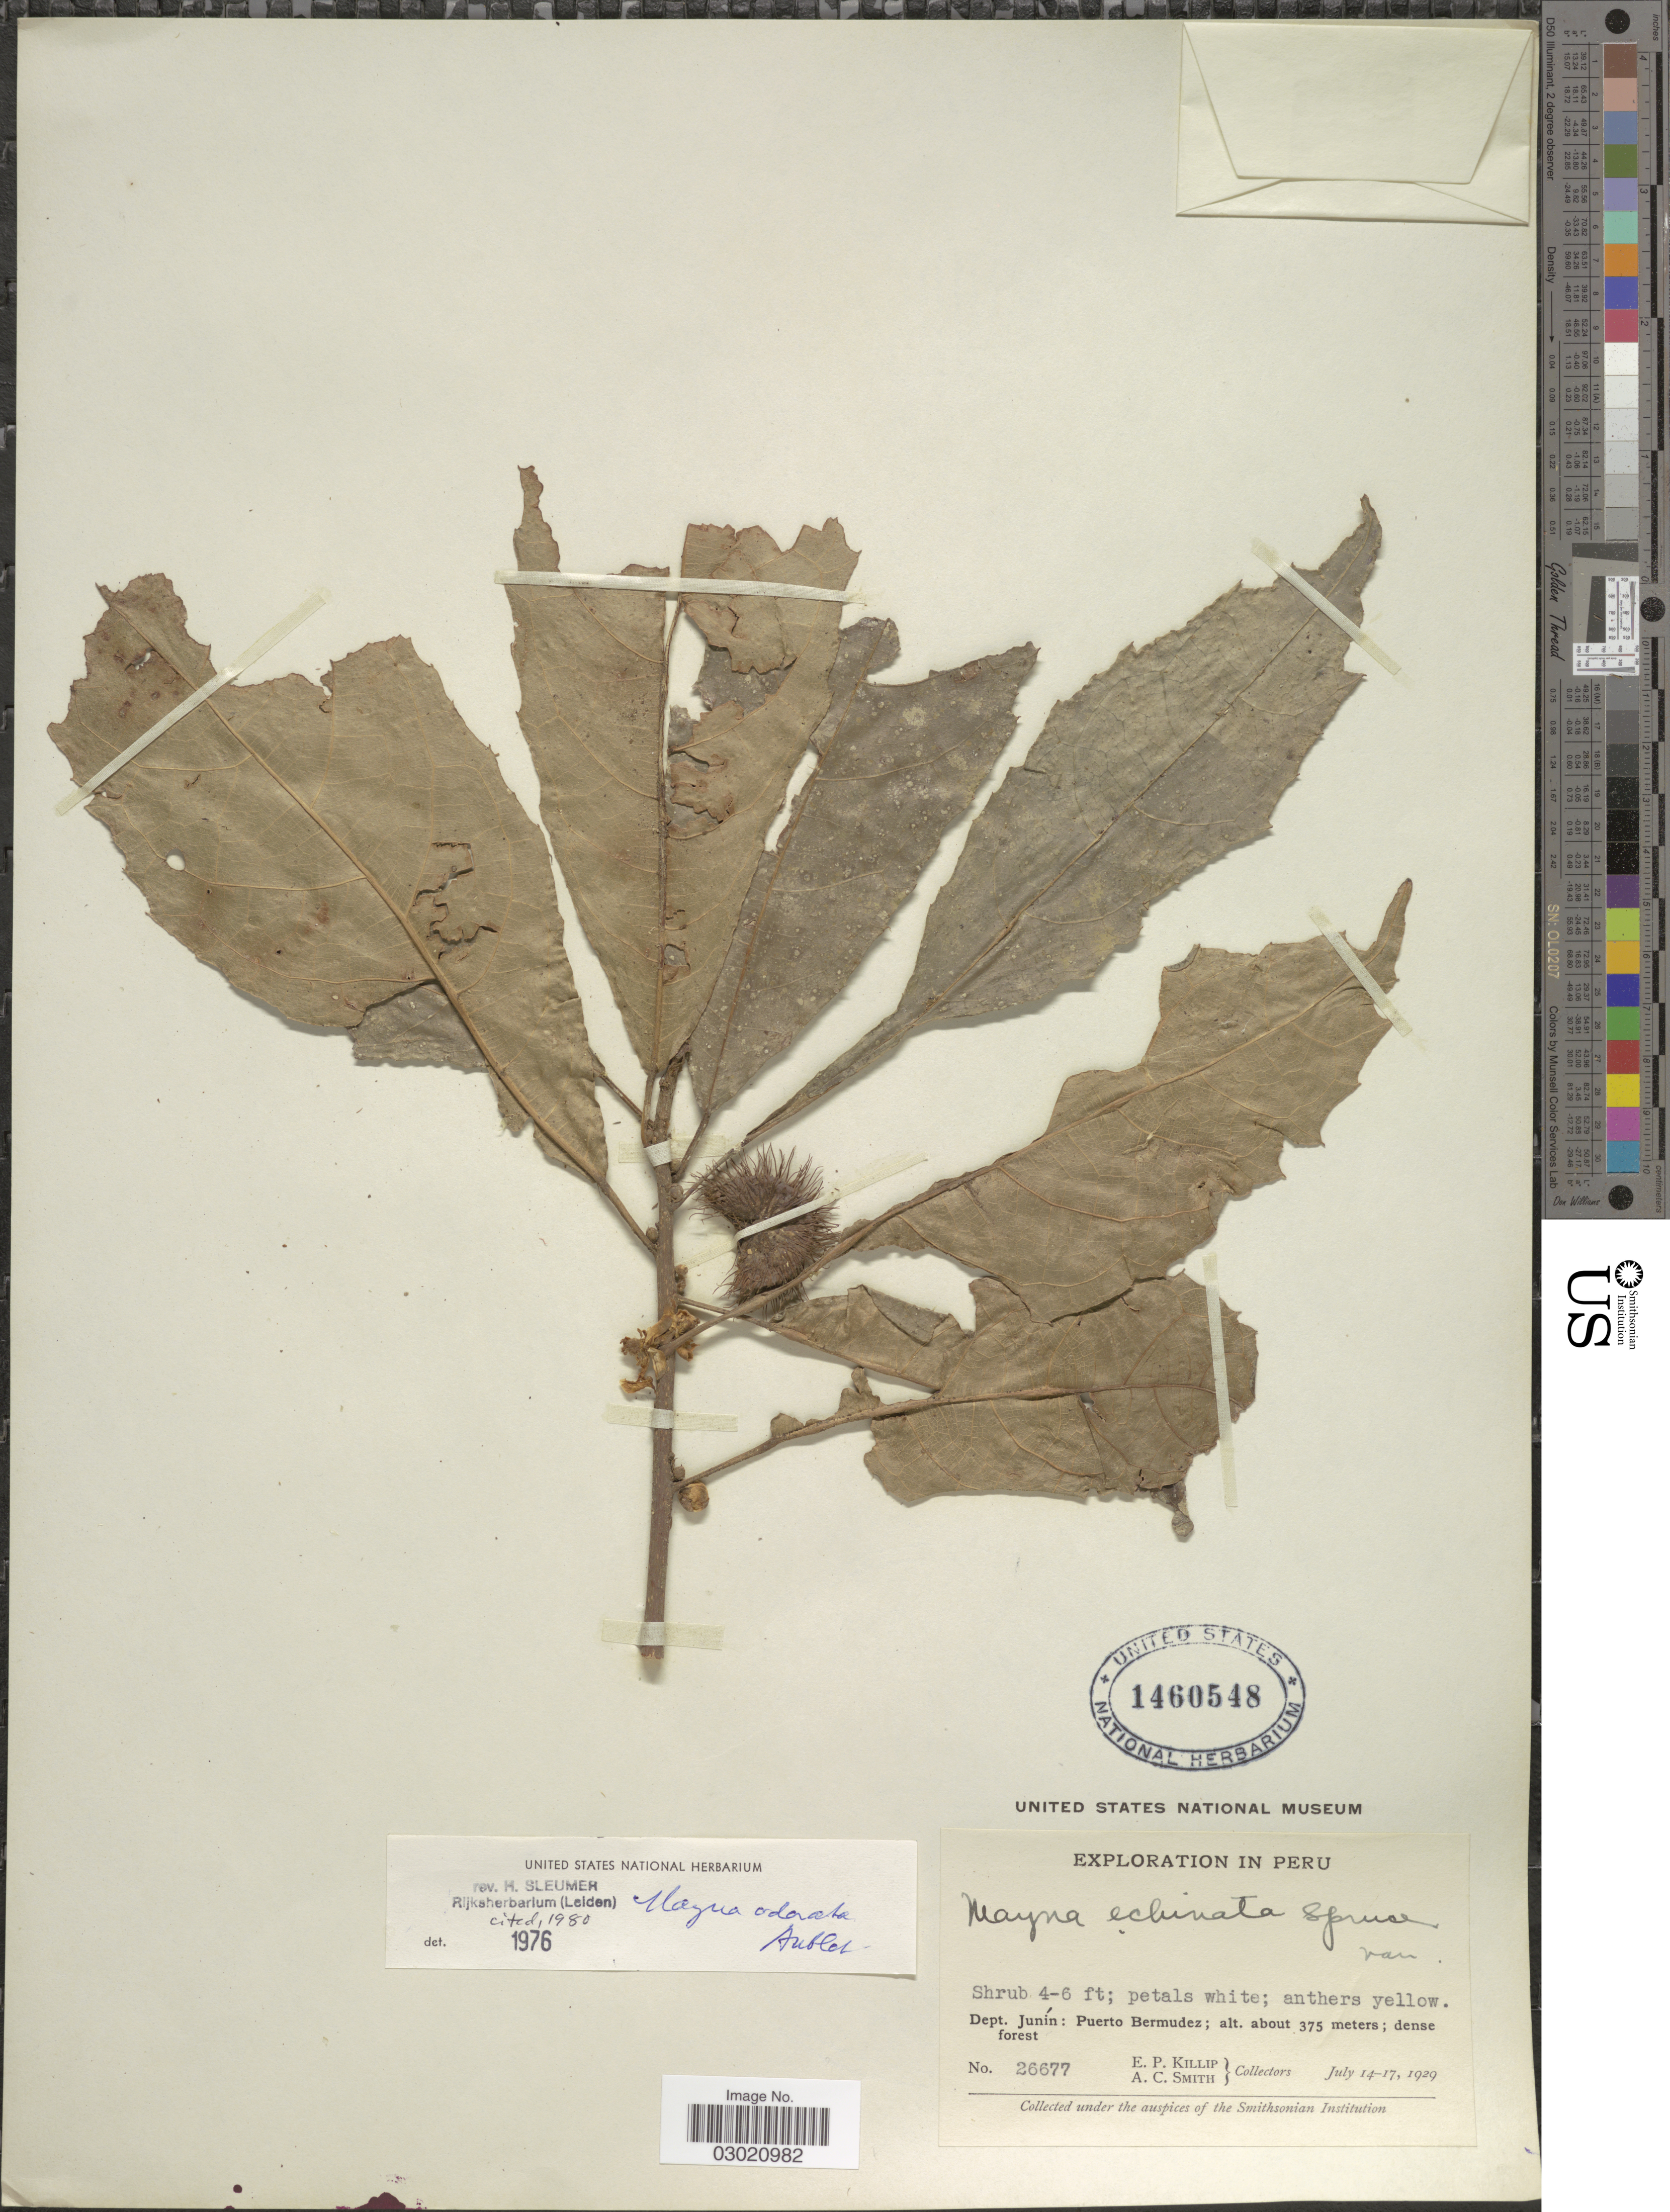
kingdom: Plantae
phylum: Tracheophyta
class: Magnoliopsida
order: Malpighiales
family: Achariaceae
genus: Mayna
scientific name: Mayna odorata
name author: Aubl.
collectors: E. P. Killip & A. C. Smith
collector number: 26677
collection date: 1929-07-14/1929-07-17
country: Peru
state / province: Junín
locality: Dept. Junín: Puerto Bermudez.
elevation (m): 375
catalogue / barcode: US 1460548